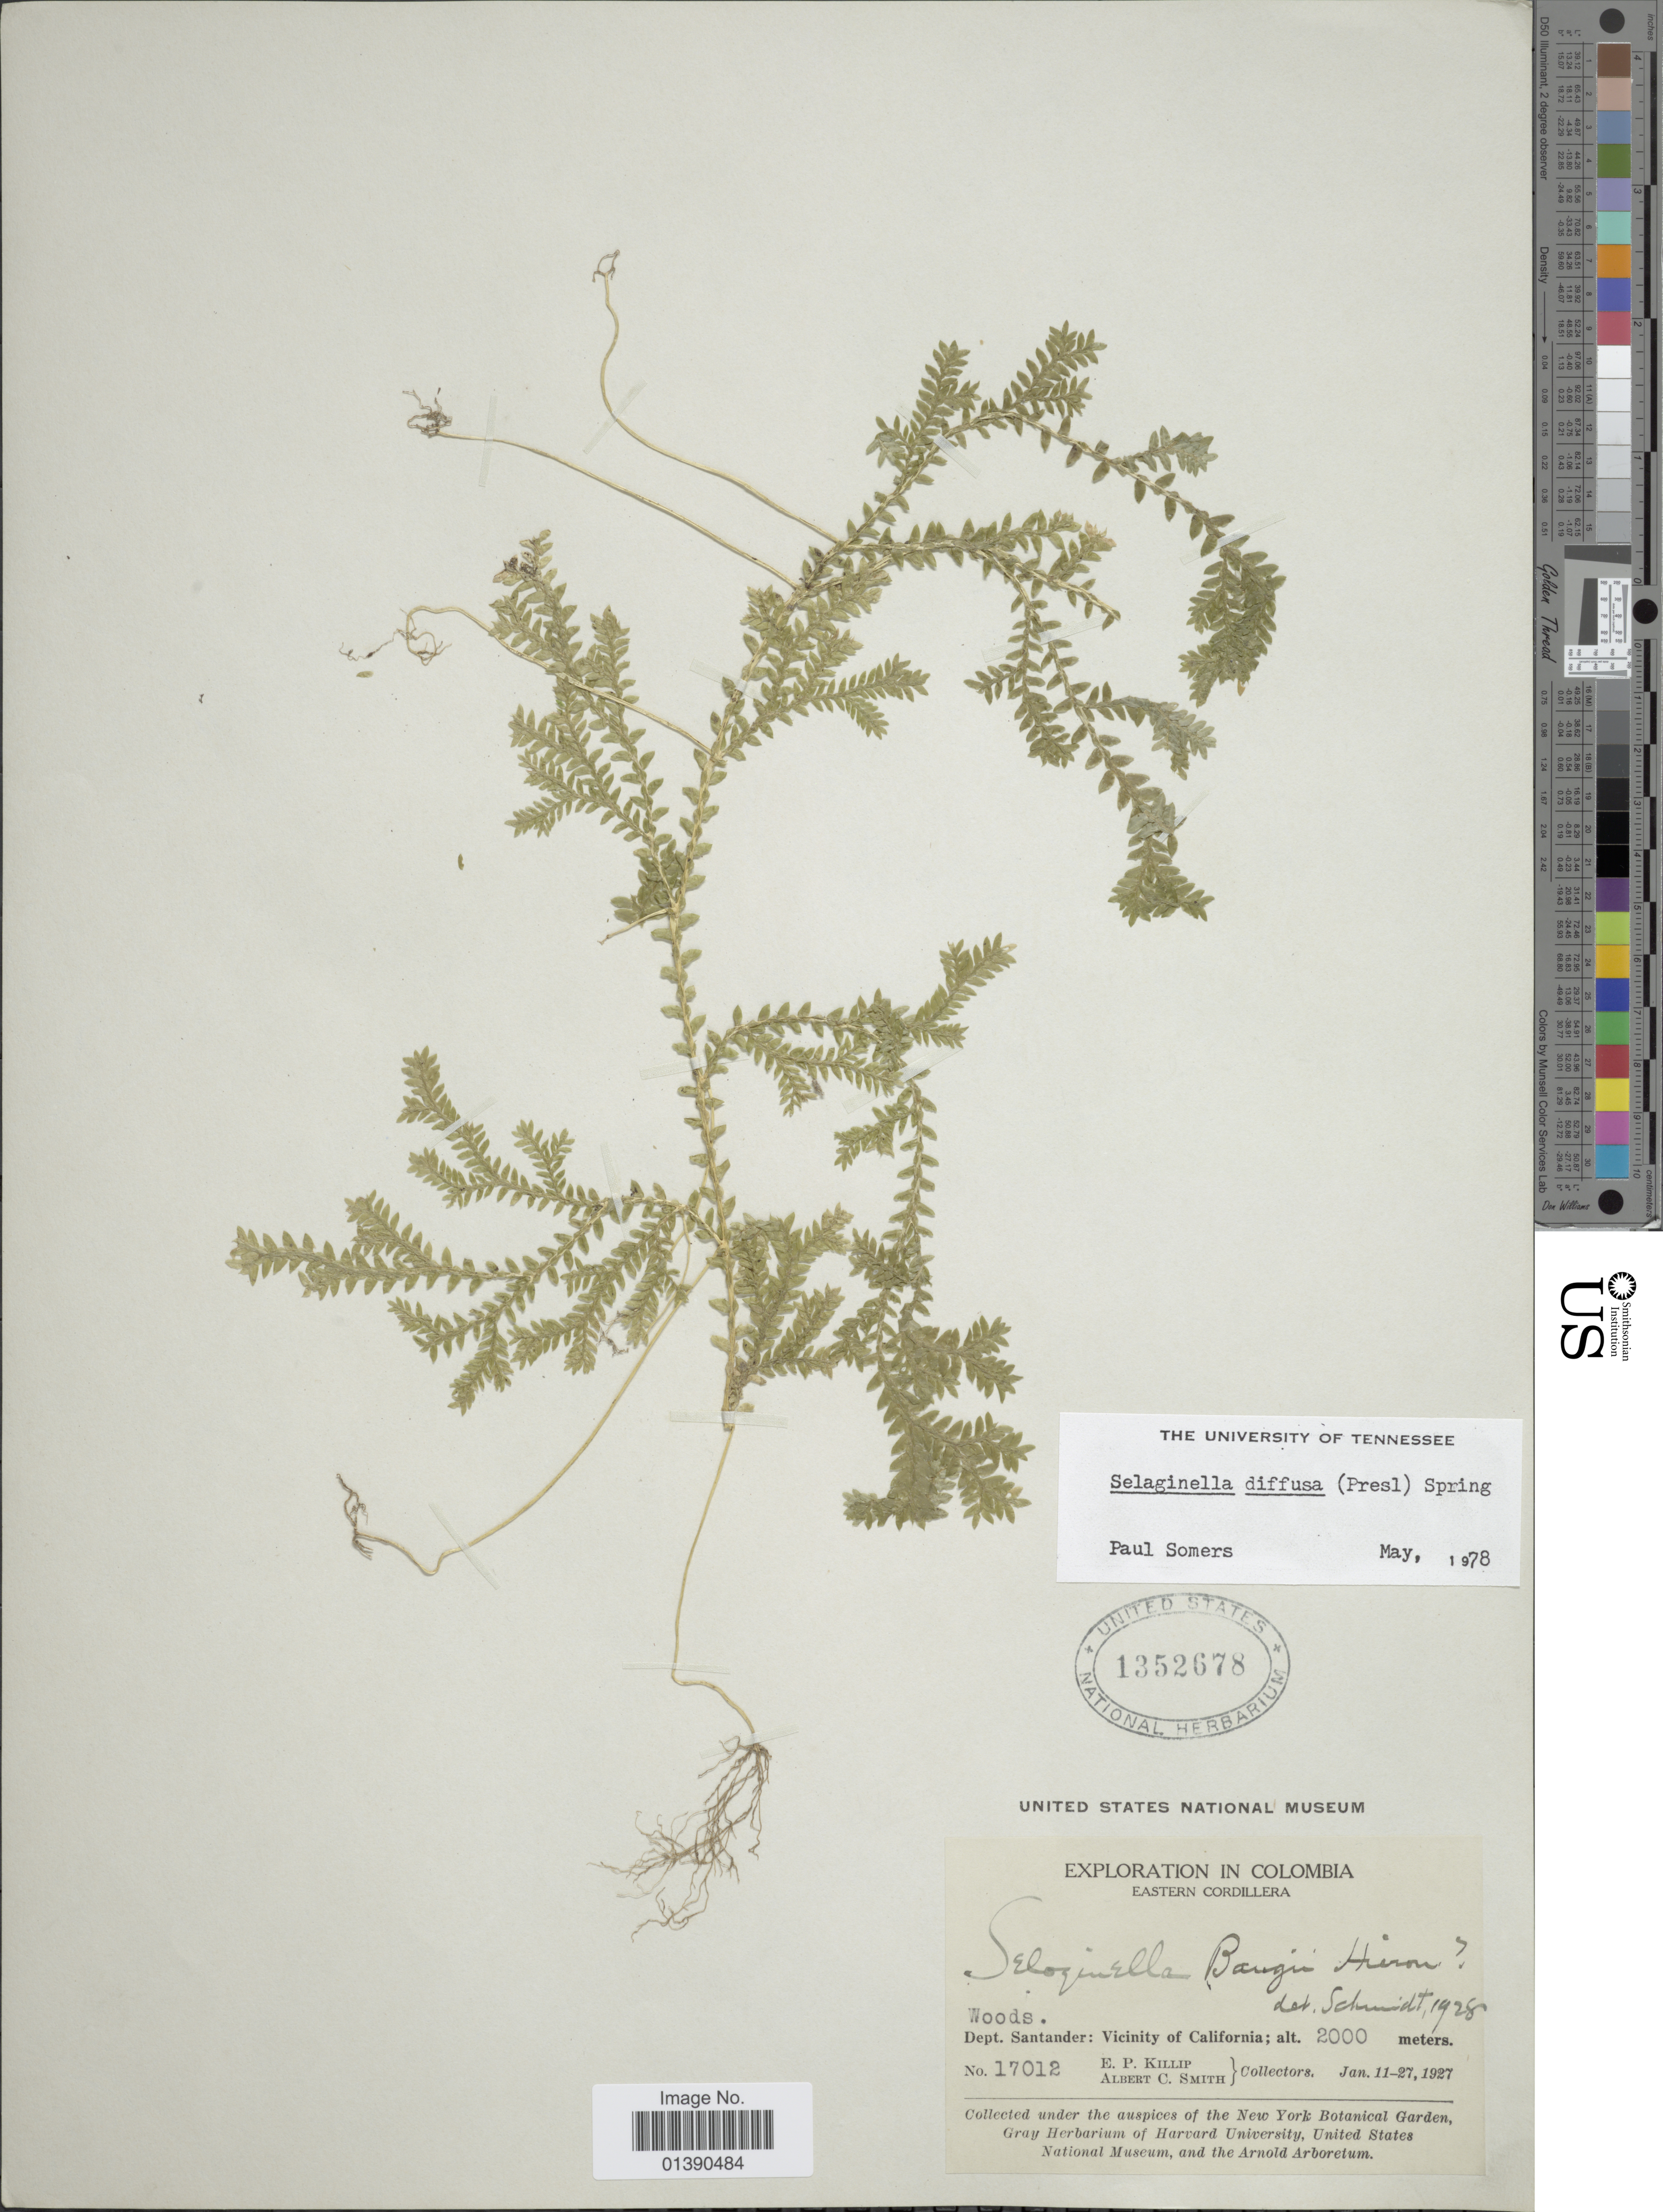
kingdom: Plantae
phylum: Tracheophyta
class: Lycopodiopsida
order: Selaginellales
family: Selaginellaceae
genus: Selaginella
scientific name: Selaginella diffusa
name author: (C. Presl) Spring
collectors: E. P. Killip & A. C. Smith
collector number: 17012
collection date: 1927-01-11/1927-01-27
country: Colombia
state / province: Santander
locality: Eastern Cordillera, Vicinity of California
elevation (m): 2000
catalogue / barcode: US 1352678